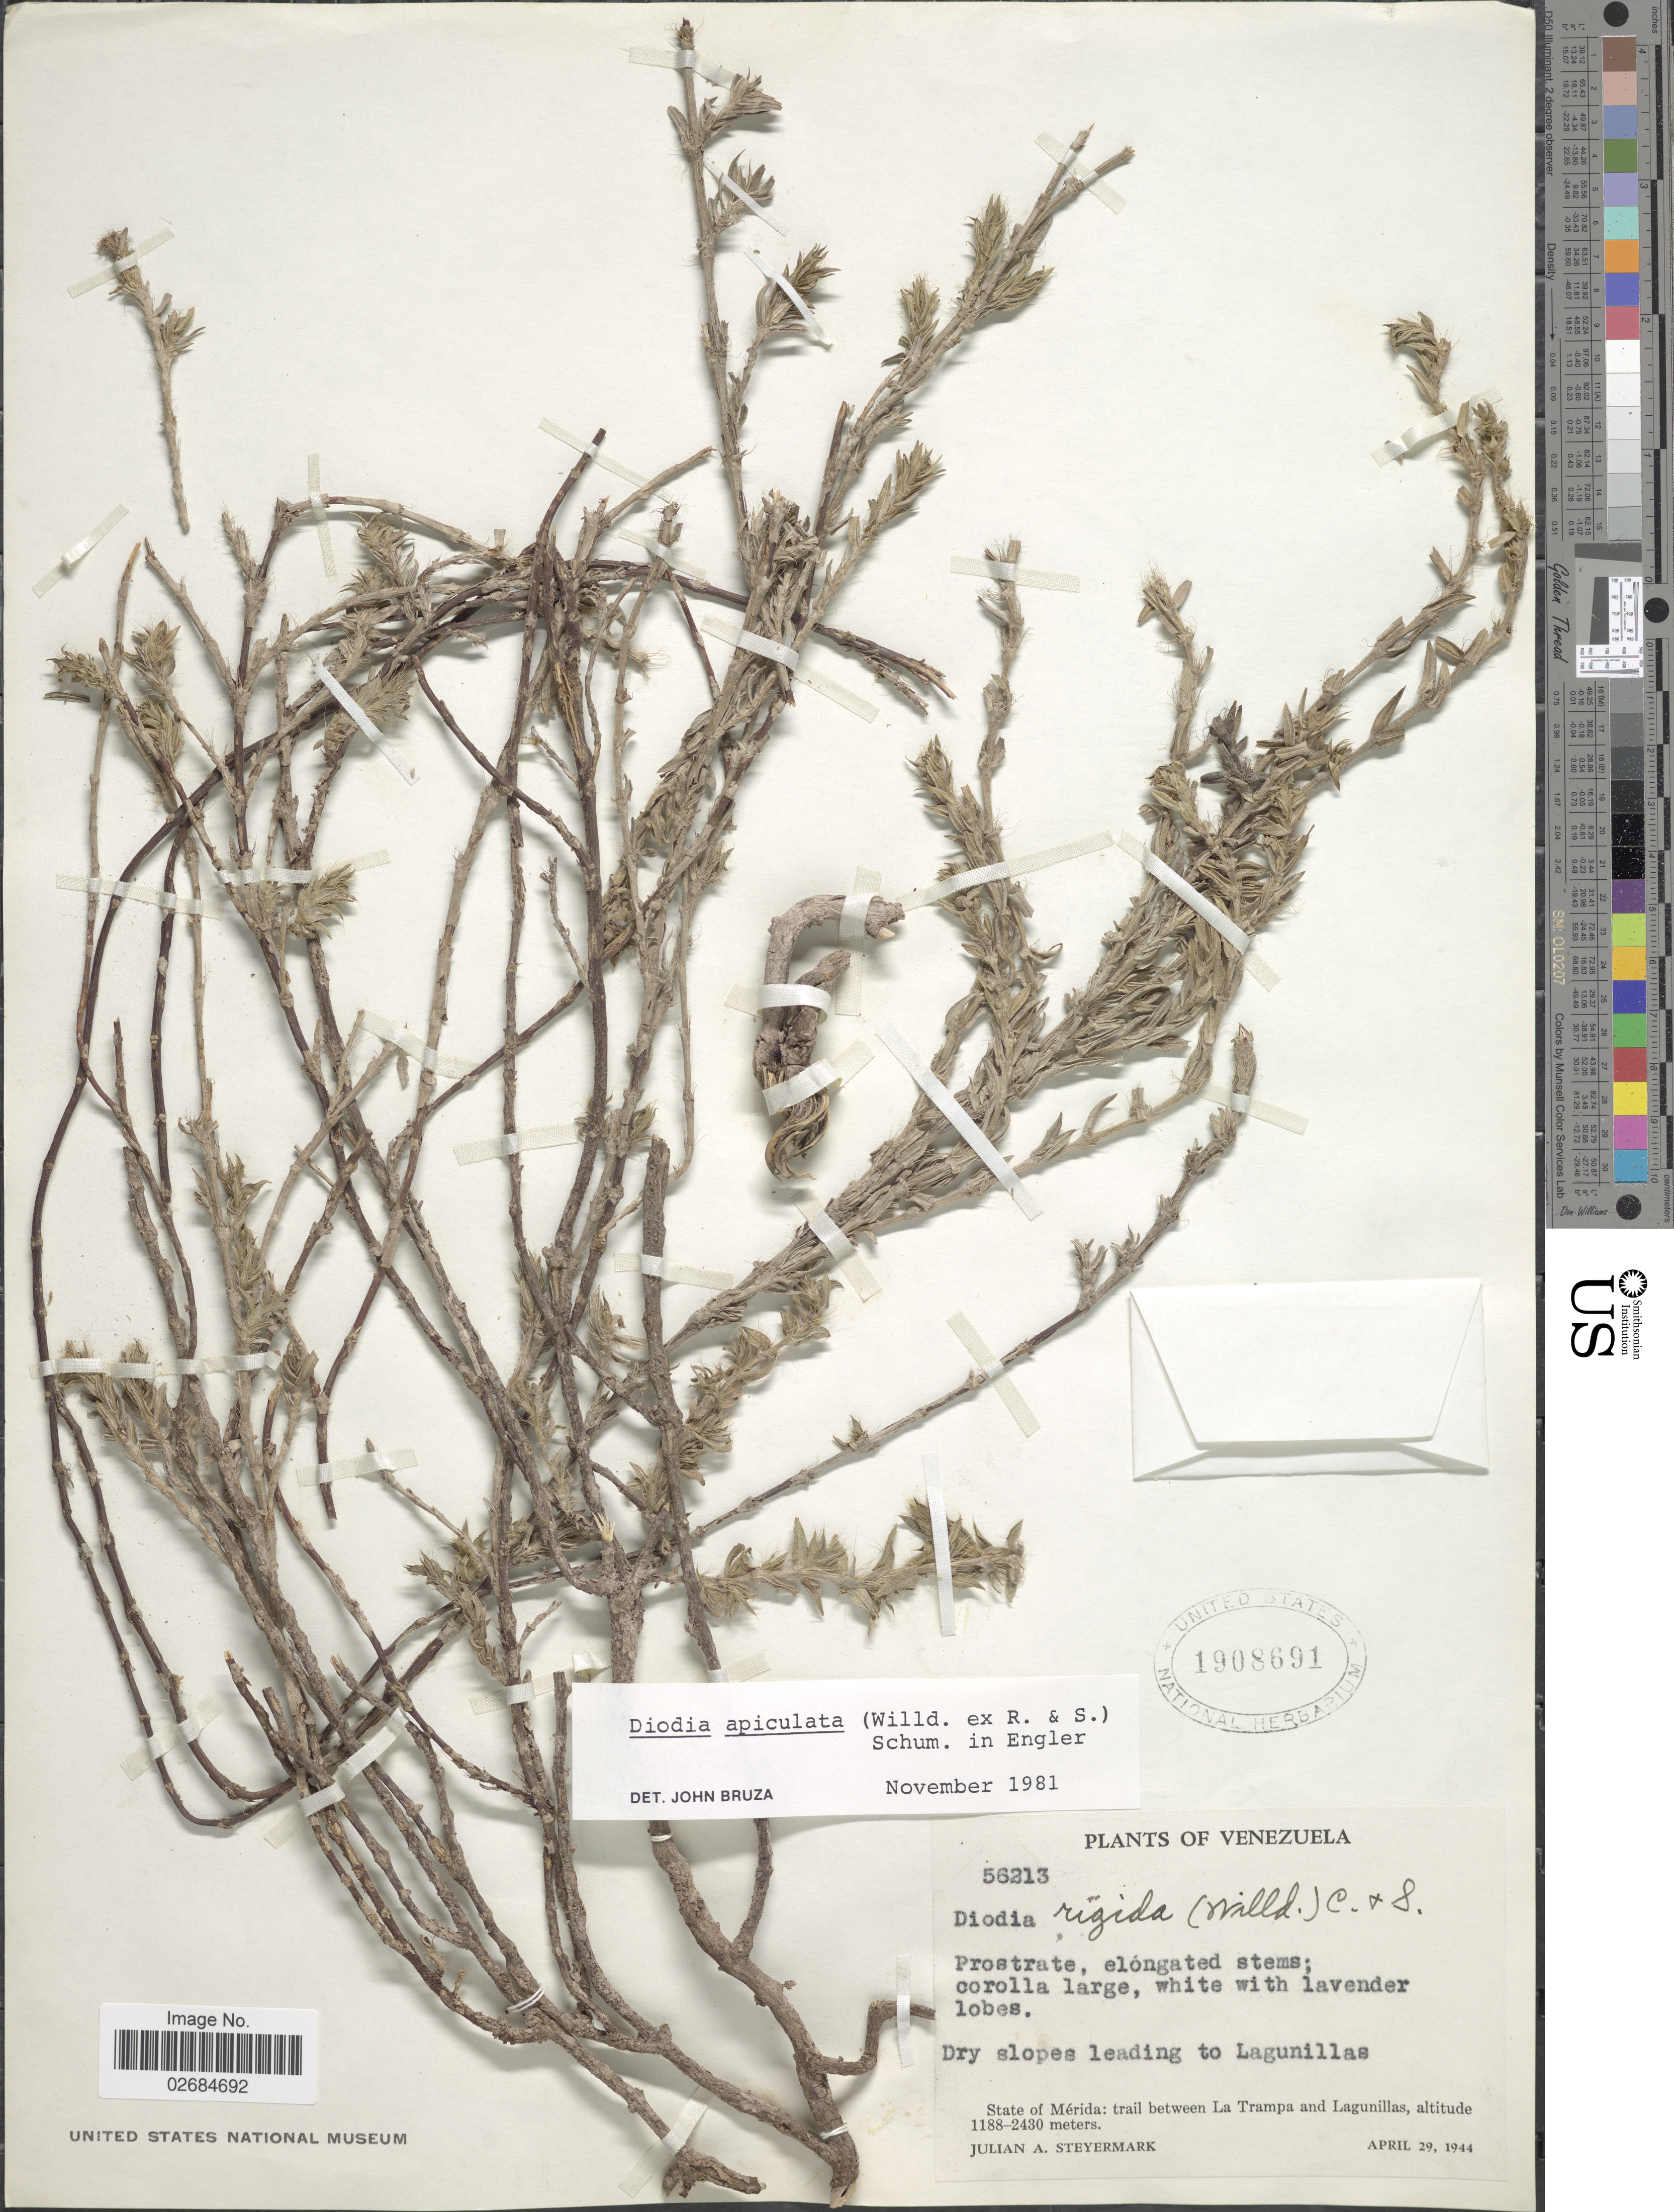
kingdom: Plantae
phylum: Tracheophyta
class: Magnoliopsida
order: Gentianales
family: Rubiaceae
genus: Diodia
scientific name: Diodia apiculata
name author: (Willd. ex Roem. & Schult.) K. Schum.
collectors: J. Steyermark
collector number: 56212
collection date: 1944-04-29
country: Venezuela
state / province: Mérida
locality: Dry slopes leading to Lagunillas, trail between La Trampa and Lagunillas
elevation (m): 1188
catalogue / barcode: US 1908691